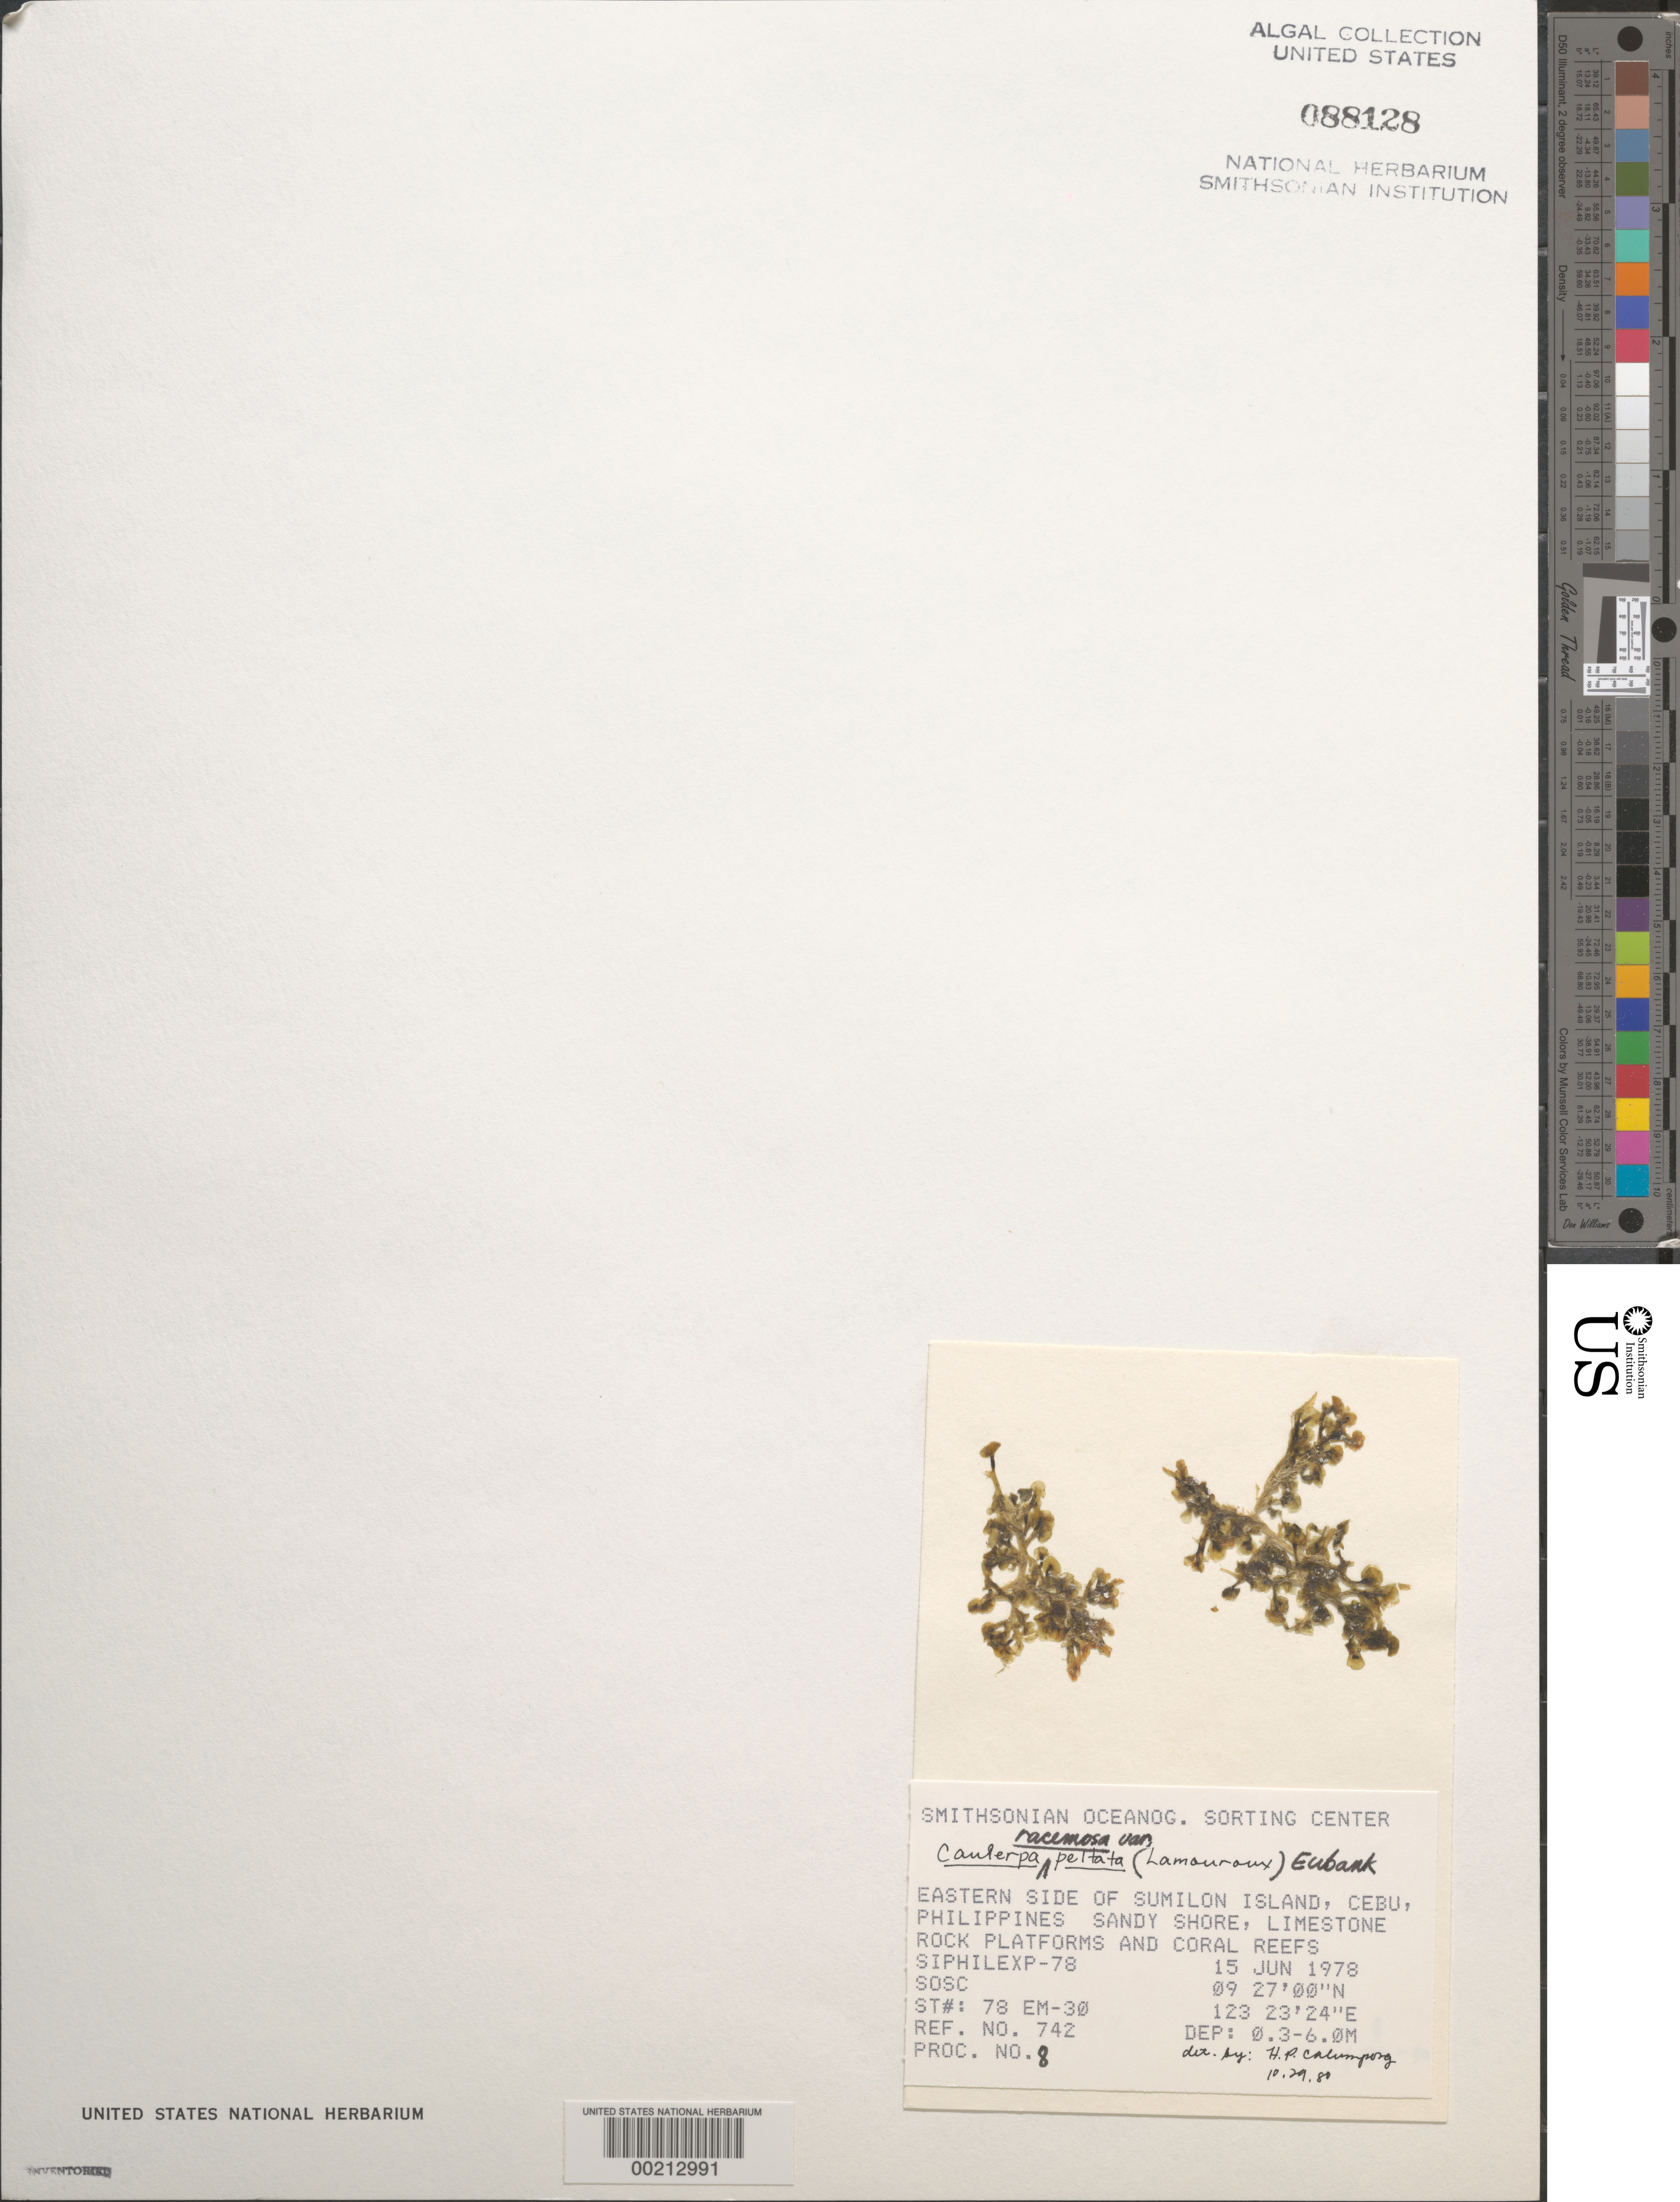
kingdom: Plantae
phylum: Chlorophyta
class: Ulvophyceae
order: Bryopsidales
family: Caulerpaceae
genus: Caulerpa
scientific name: Caulerpa racemosa var. peltata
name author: (J.V.Lamouroux) Eubank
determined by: Calumpong, H. P.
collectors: SOSC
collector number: Station 78 Em-30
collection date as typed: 15 Jun 1978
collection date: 1978-06-15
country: Philippines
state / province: Central Visayas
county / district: Cebu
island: Sumilon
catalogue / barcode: US 88128